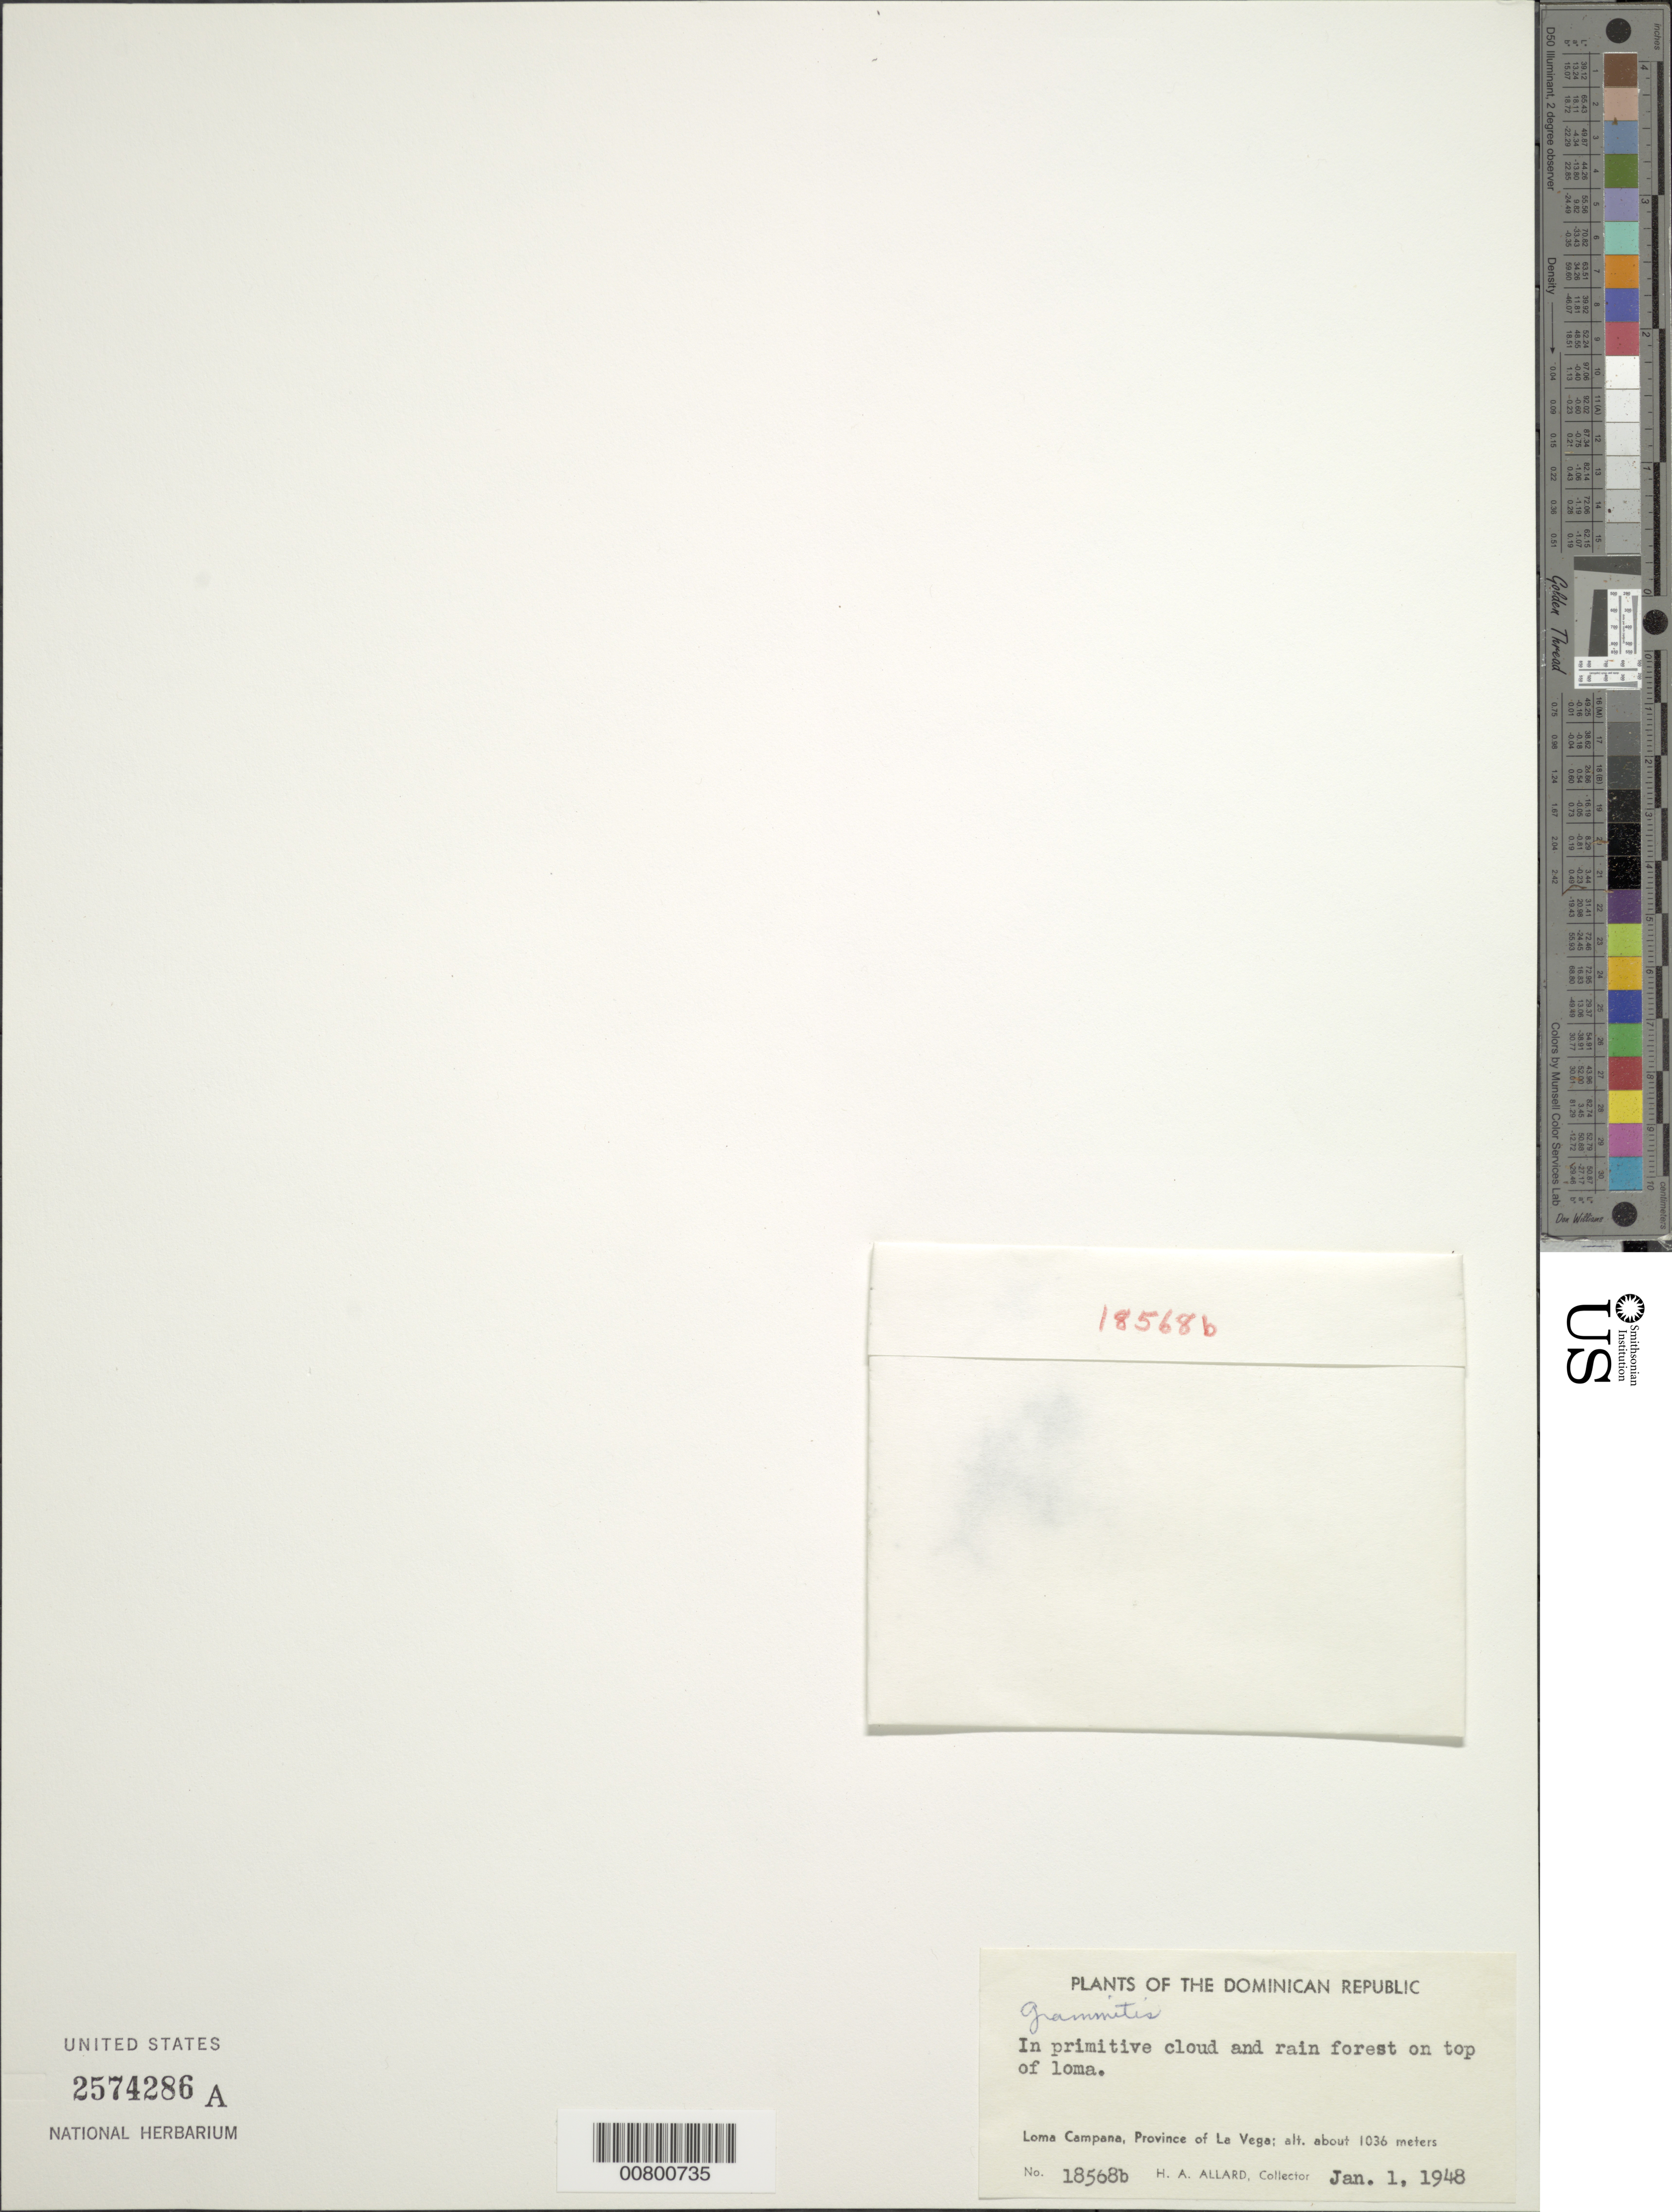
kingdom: Plantae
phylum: Tracheophyta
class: Polypodiopsida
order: Polypodiales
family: Polypodiaceae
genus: Cochlidium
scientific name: Cochlidium serrulatum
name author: (Sw.) L.E. Bishop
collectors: H. A. Allard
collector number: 18568b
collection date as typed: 01 Jan 1948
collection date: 1948-01-01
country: Dominican Republic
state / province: La Vega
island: Hispaniola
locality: Loma Campana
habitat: Primitive cloud and rainforest on top of loma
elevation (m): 1036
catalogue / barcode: US 2574286A